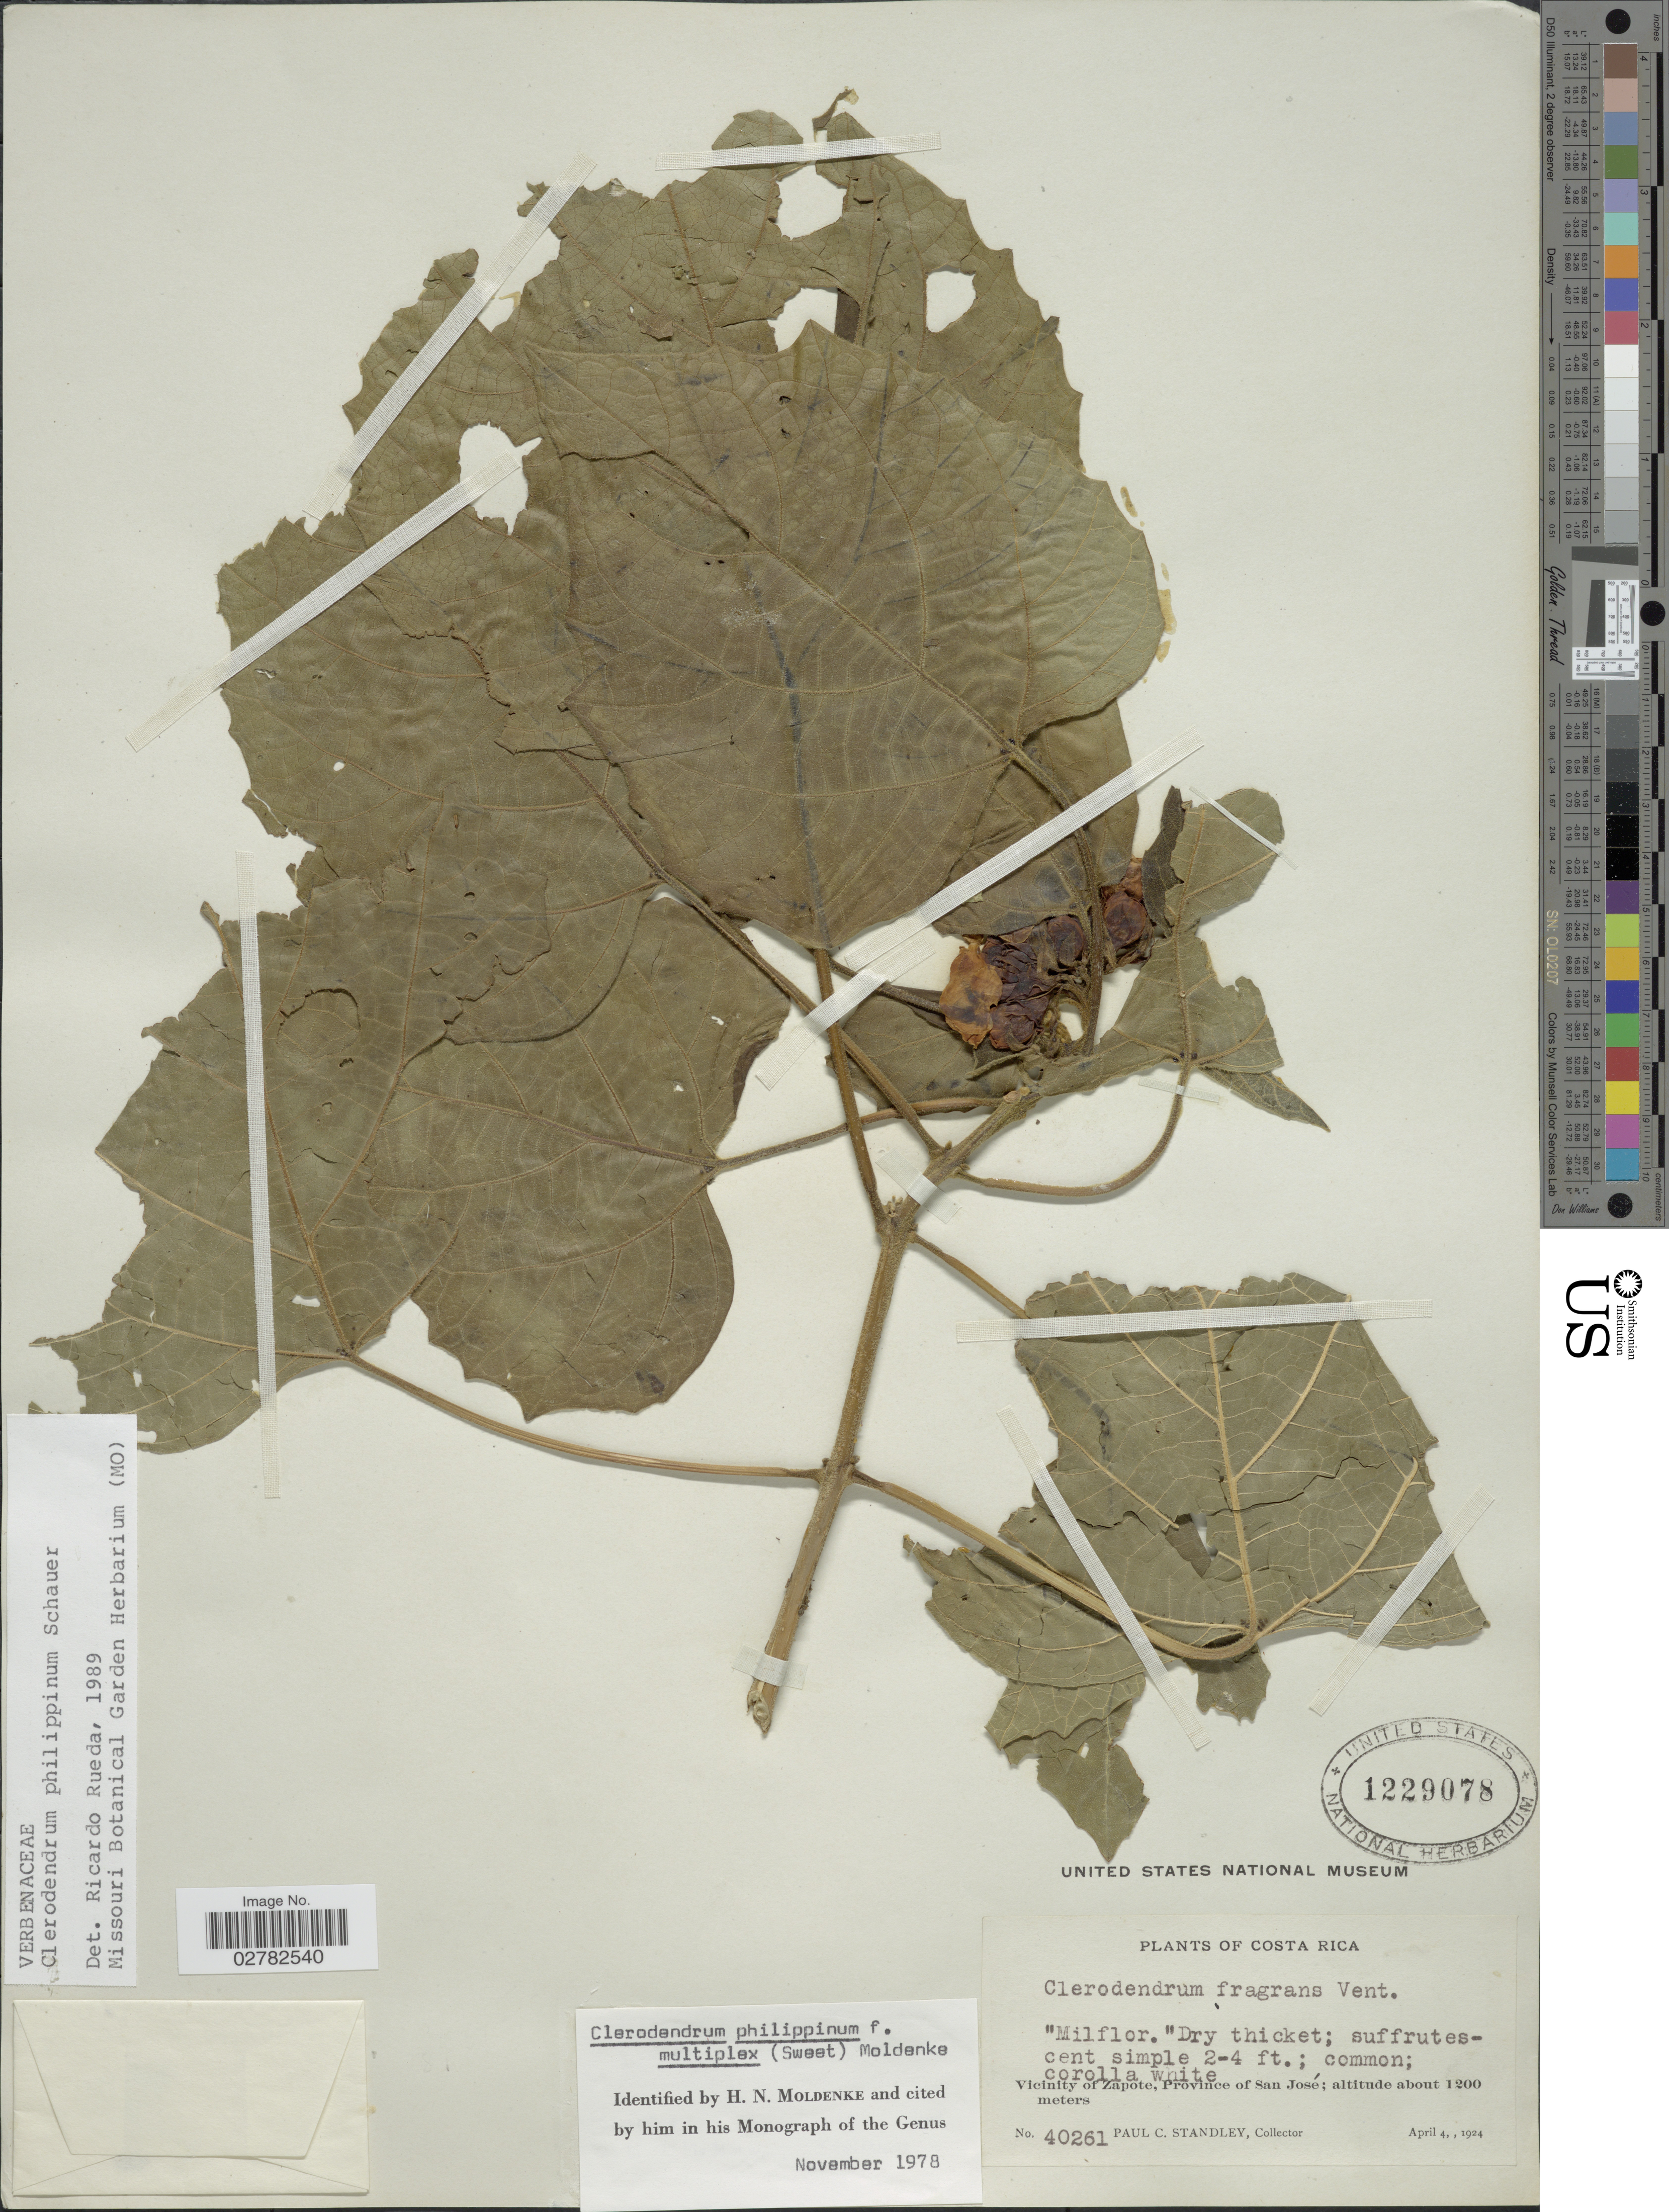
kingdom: Plantae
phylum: Tracheophyta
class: Magnoliopsida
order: Lamiales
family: Lamiaceae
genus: Clerodendrum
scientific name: Clerodendrum philippinum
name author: Schauer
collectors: P. C. Standley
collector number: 40261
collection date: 1924-04-04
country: Costa Rica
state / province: San José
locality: Vicinity of Zapote.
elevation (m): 1200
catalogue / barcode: US 1229078